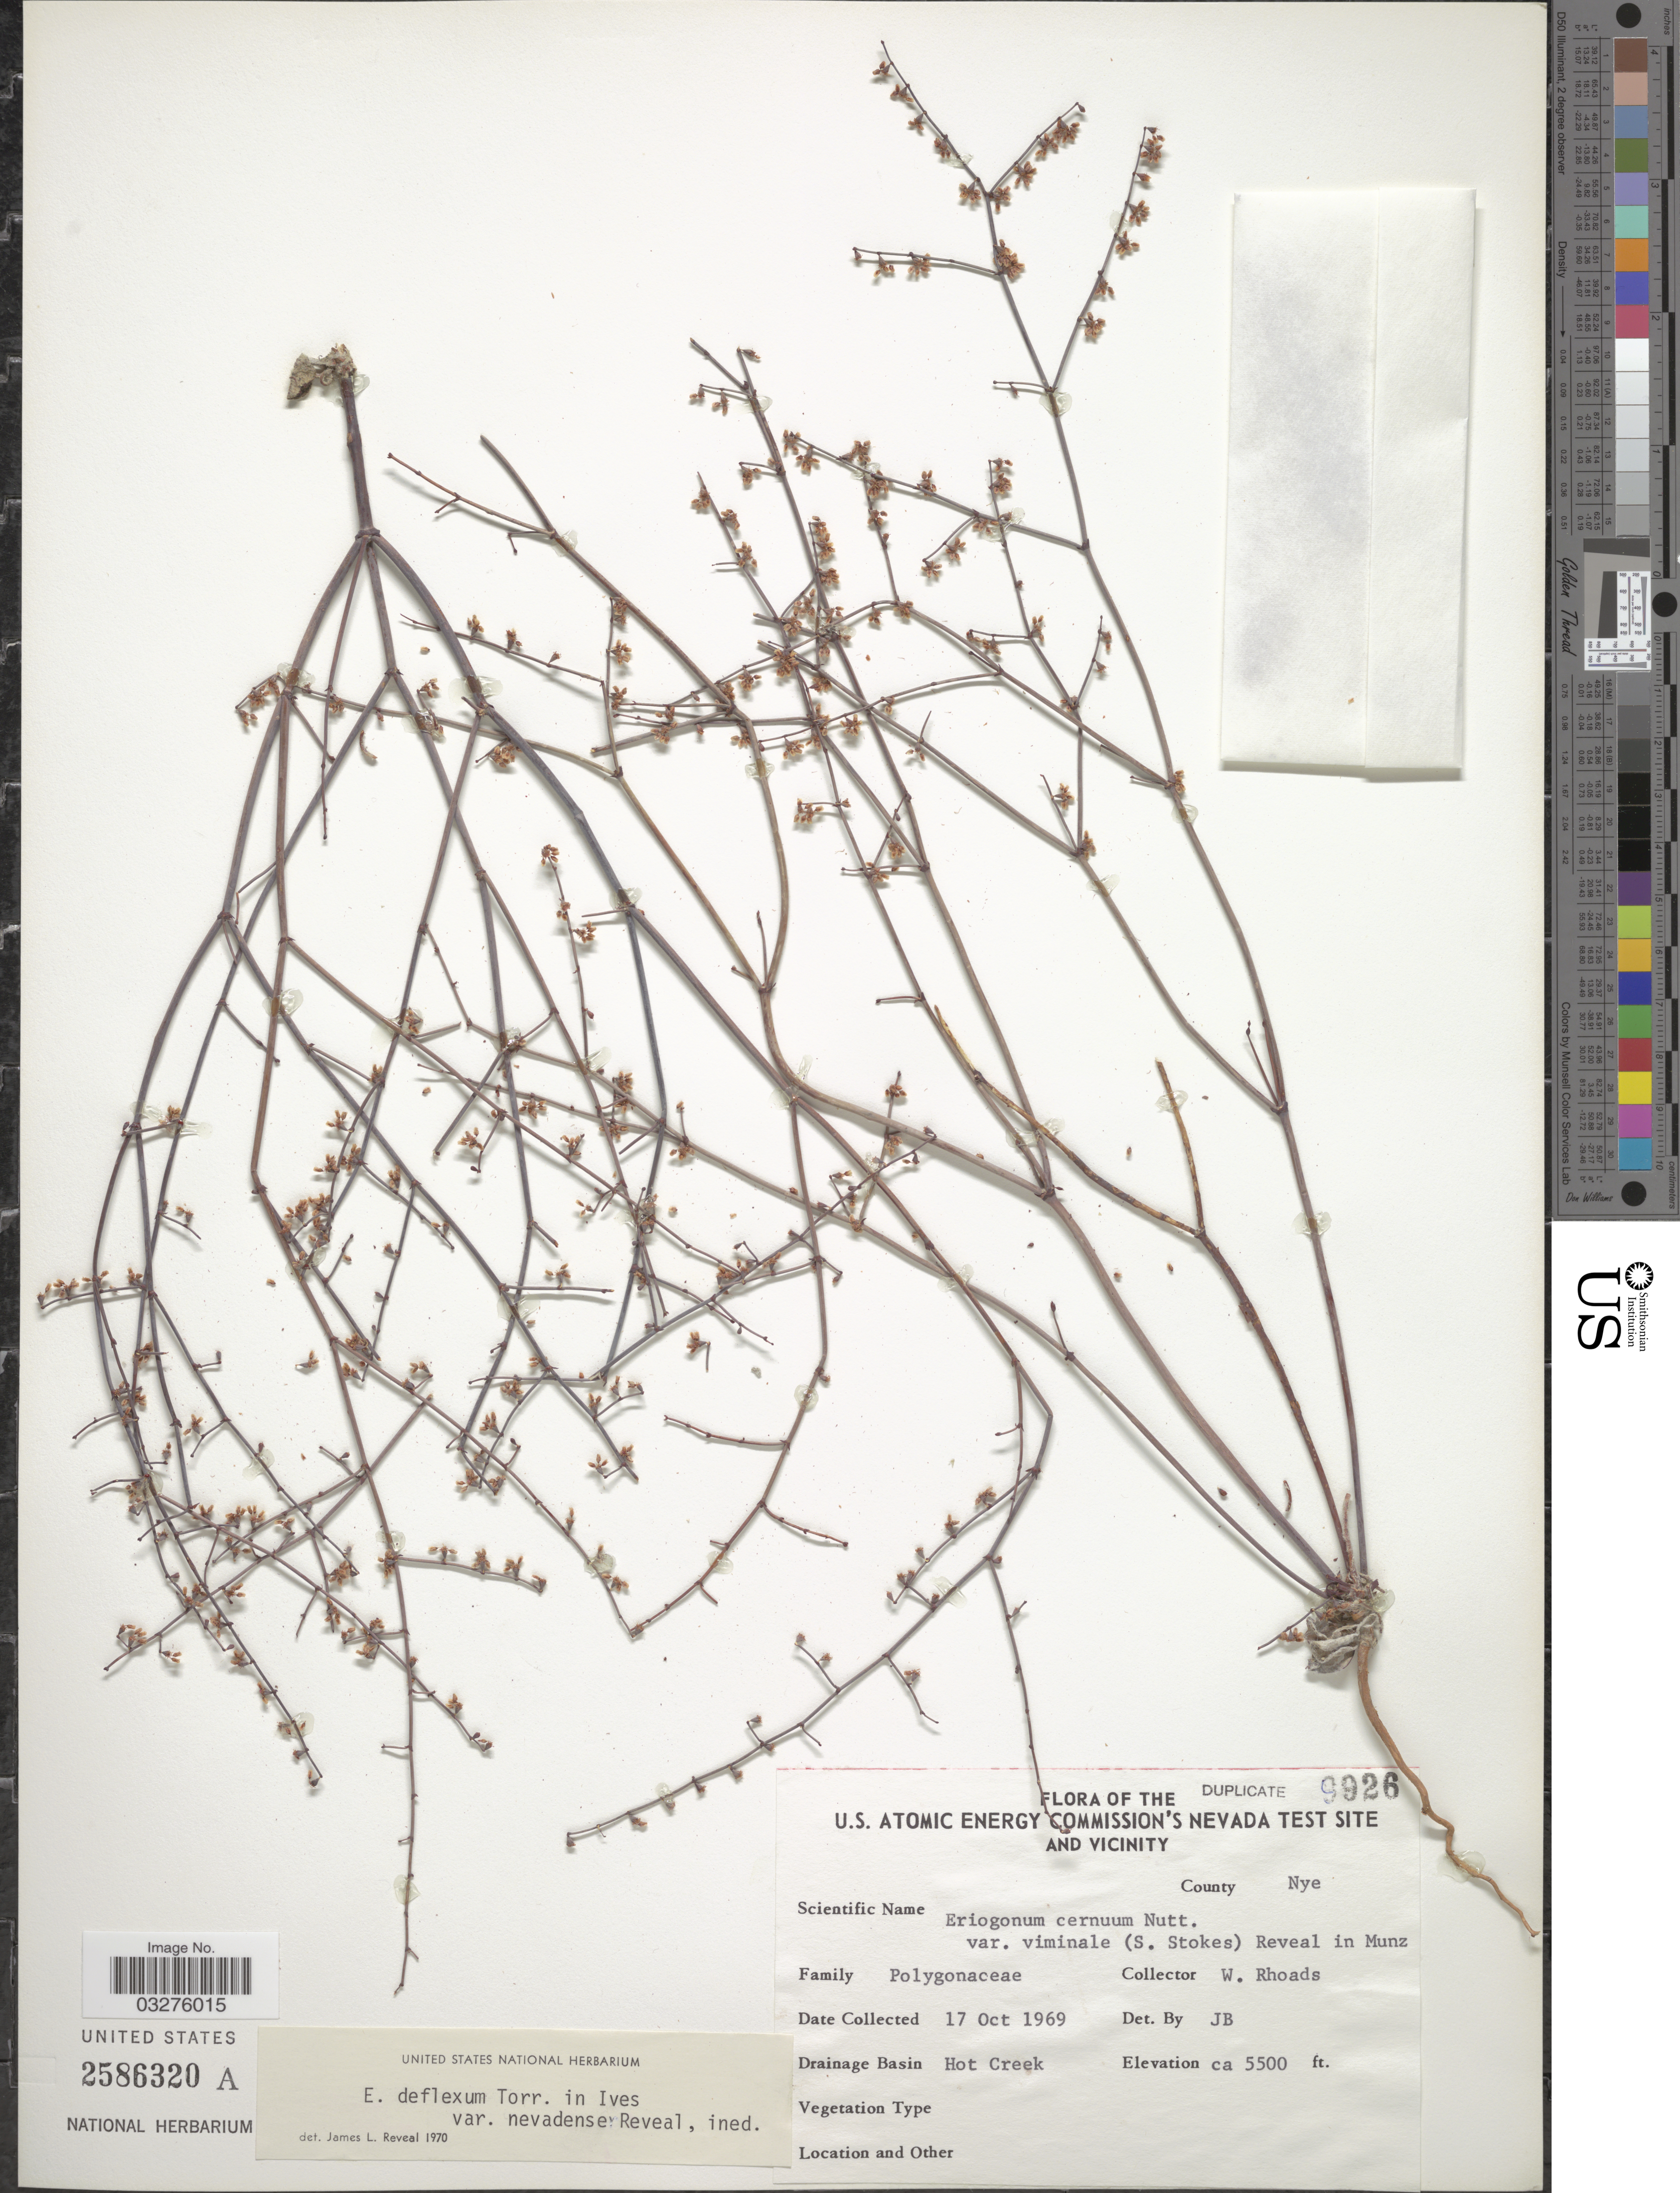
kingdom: Plantae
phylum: Tracheophyta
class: Magnoliopsida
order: Caryophyllales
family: Polygonaceae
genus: Eriogonum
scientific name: Eriogonum deflexum var. nevadense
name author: Reveal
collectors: W. Rhoads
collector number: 9926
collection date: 1969-10-17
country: United States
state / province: Nevada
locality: The U.S. Atomic Energy Commission's Nevada Test Site and vicinity. County Nye. Drainage Basin Hot Creek.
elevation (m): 1676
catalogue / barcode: US 2586320A